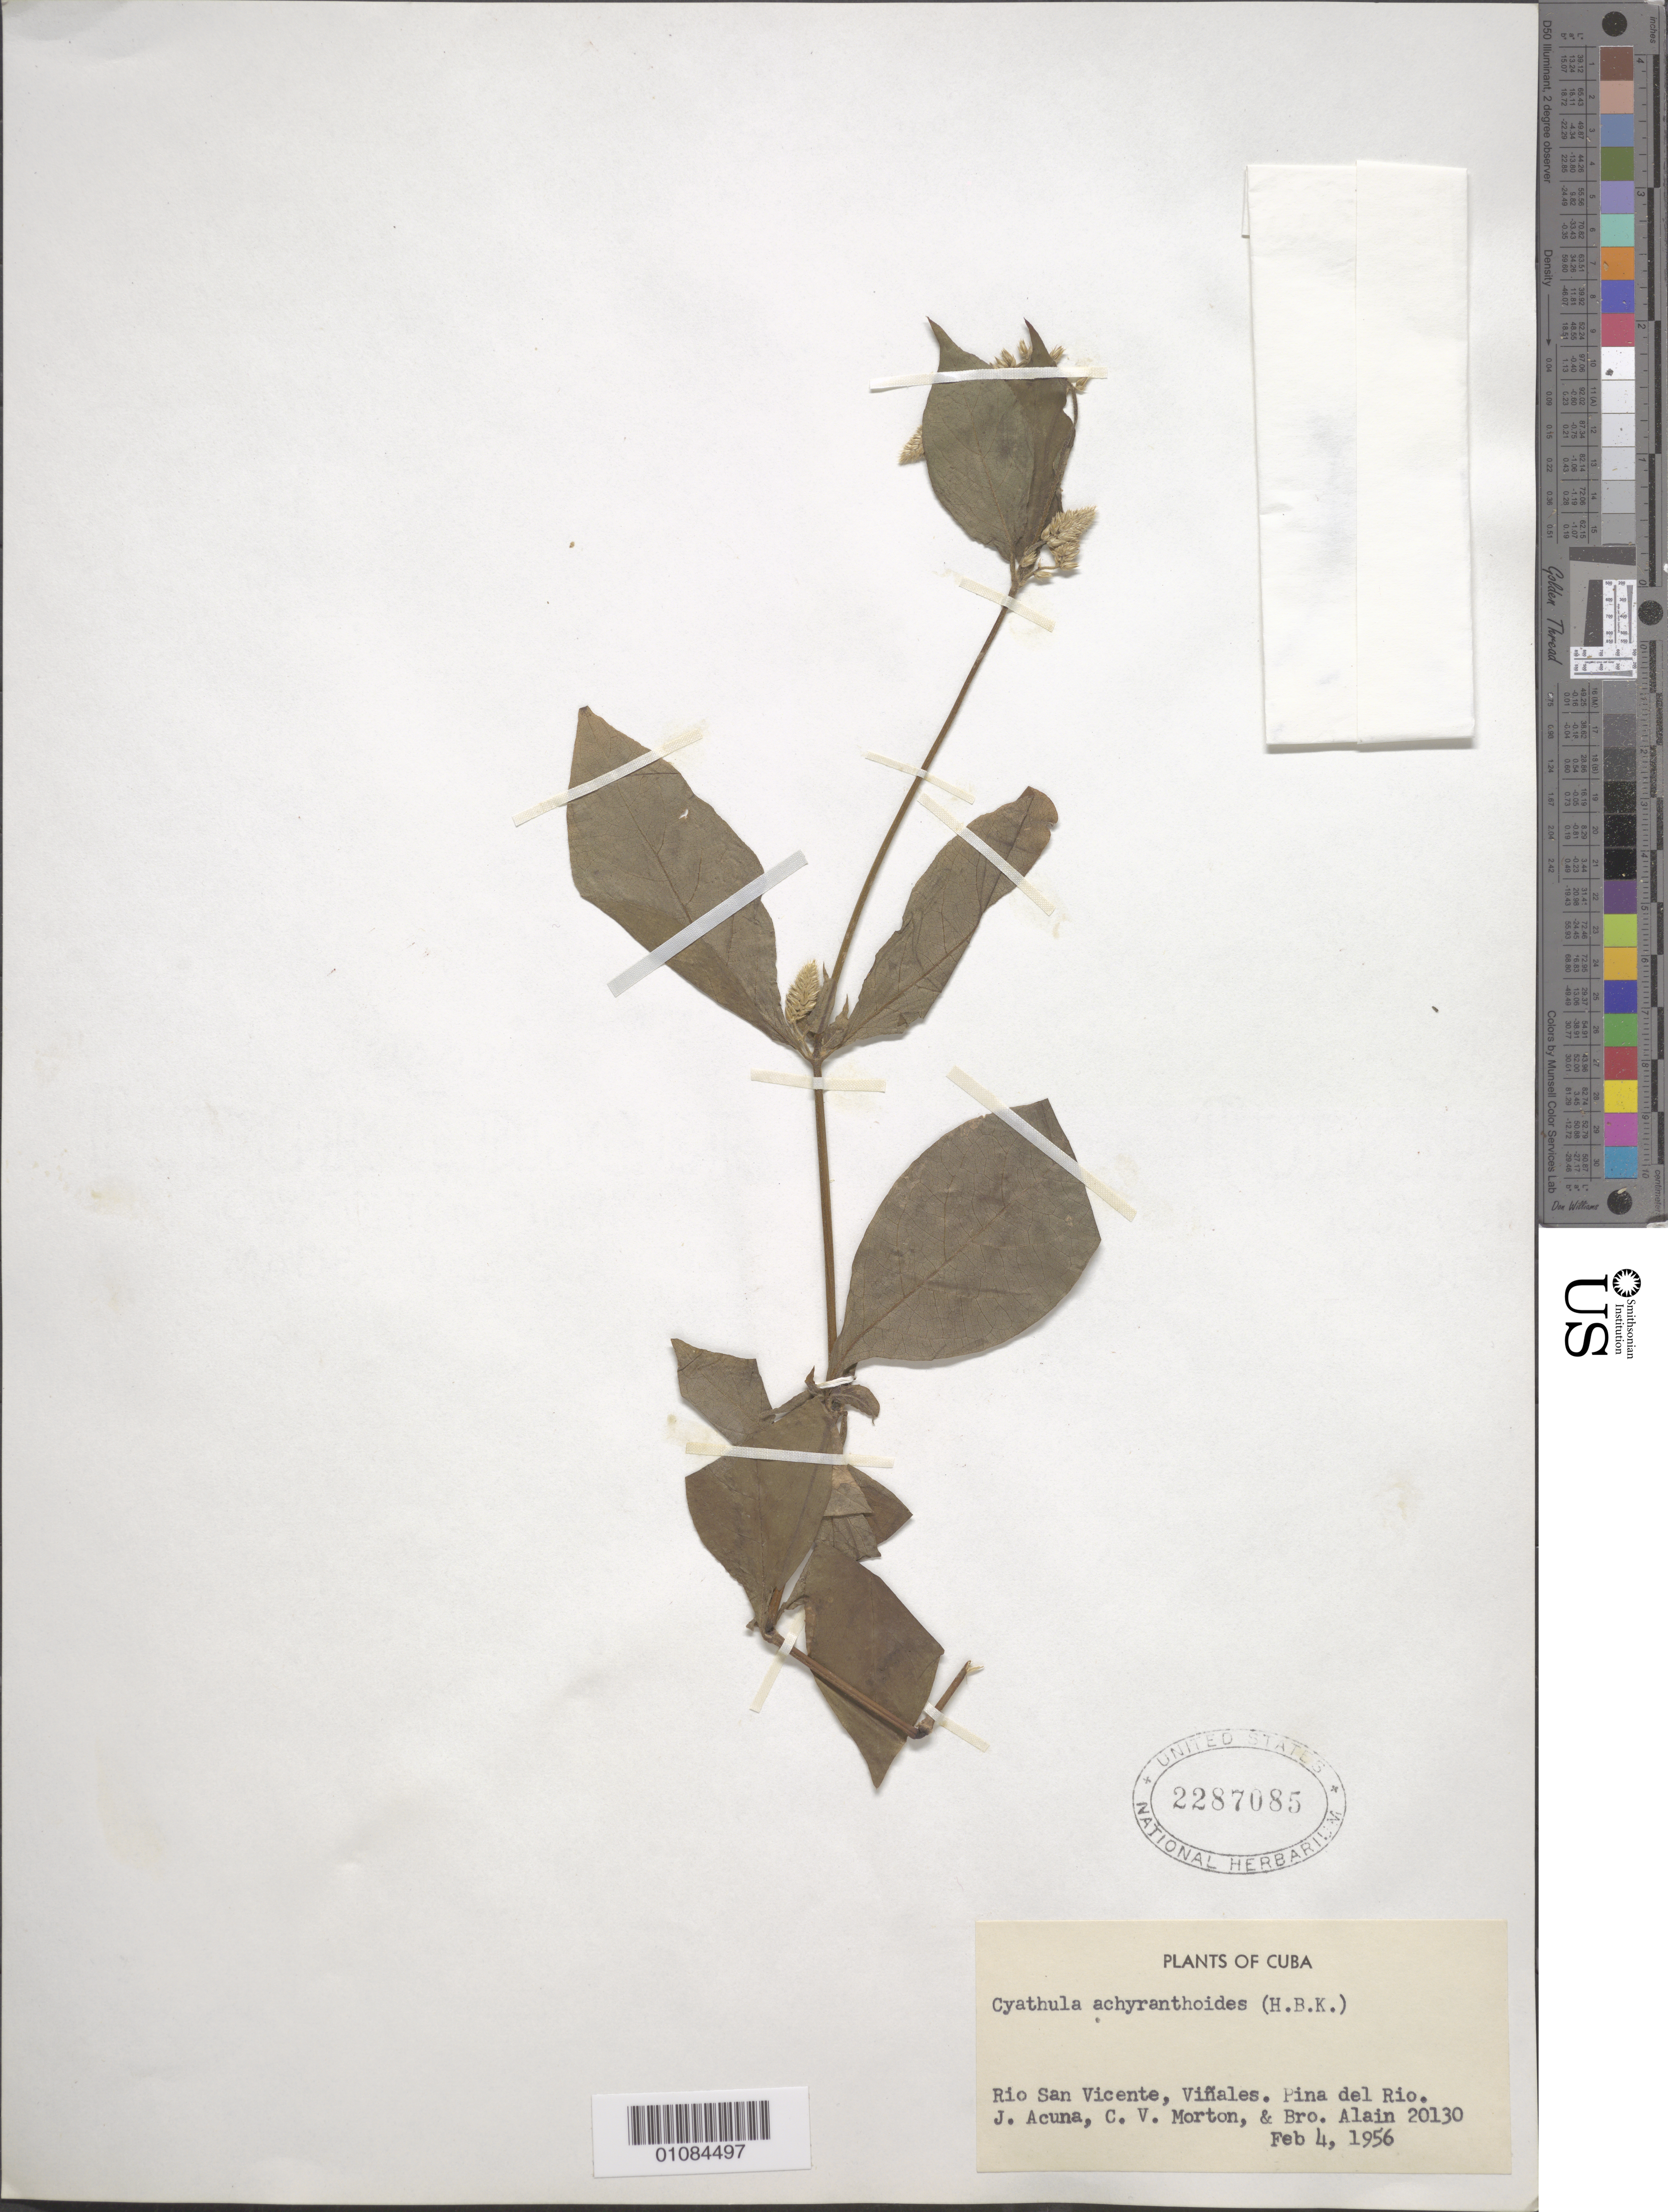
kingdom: Plantae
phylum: Tracheophyta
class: Magnoliopsida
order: Caryophyllales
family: Amaranthaceae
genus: Cyathula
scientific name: Cyathula achyranthoides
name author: (Kunth) Moq.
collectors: C. V. Morton & A. H. Liogier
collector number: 20130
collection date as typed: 04 Feb 1956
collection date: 1956-02-04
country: Cuba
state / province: Pinar del Rio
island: Cuba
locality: Rio San Vincente, Viñales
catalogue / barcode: US 2287085